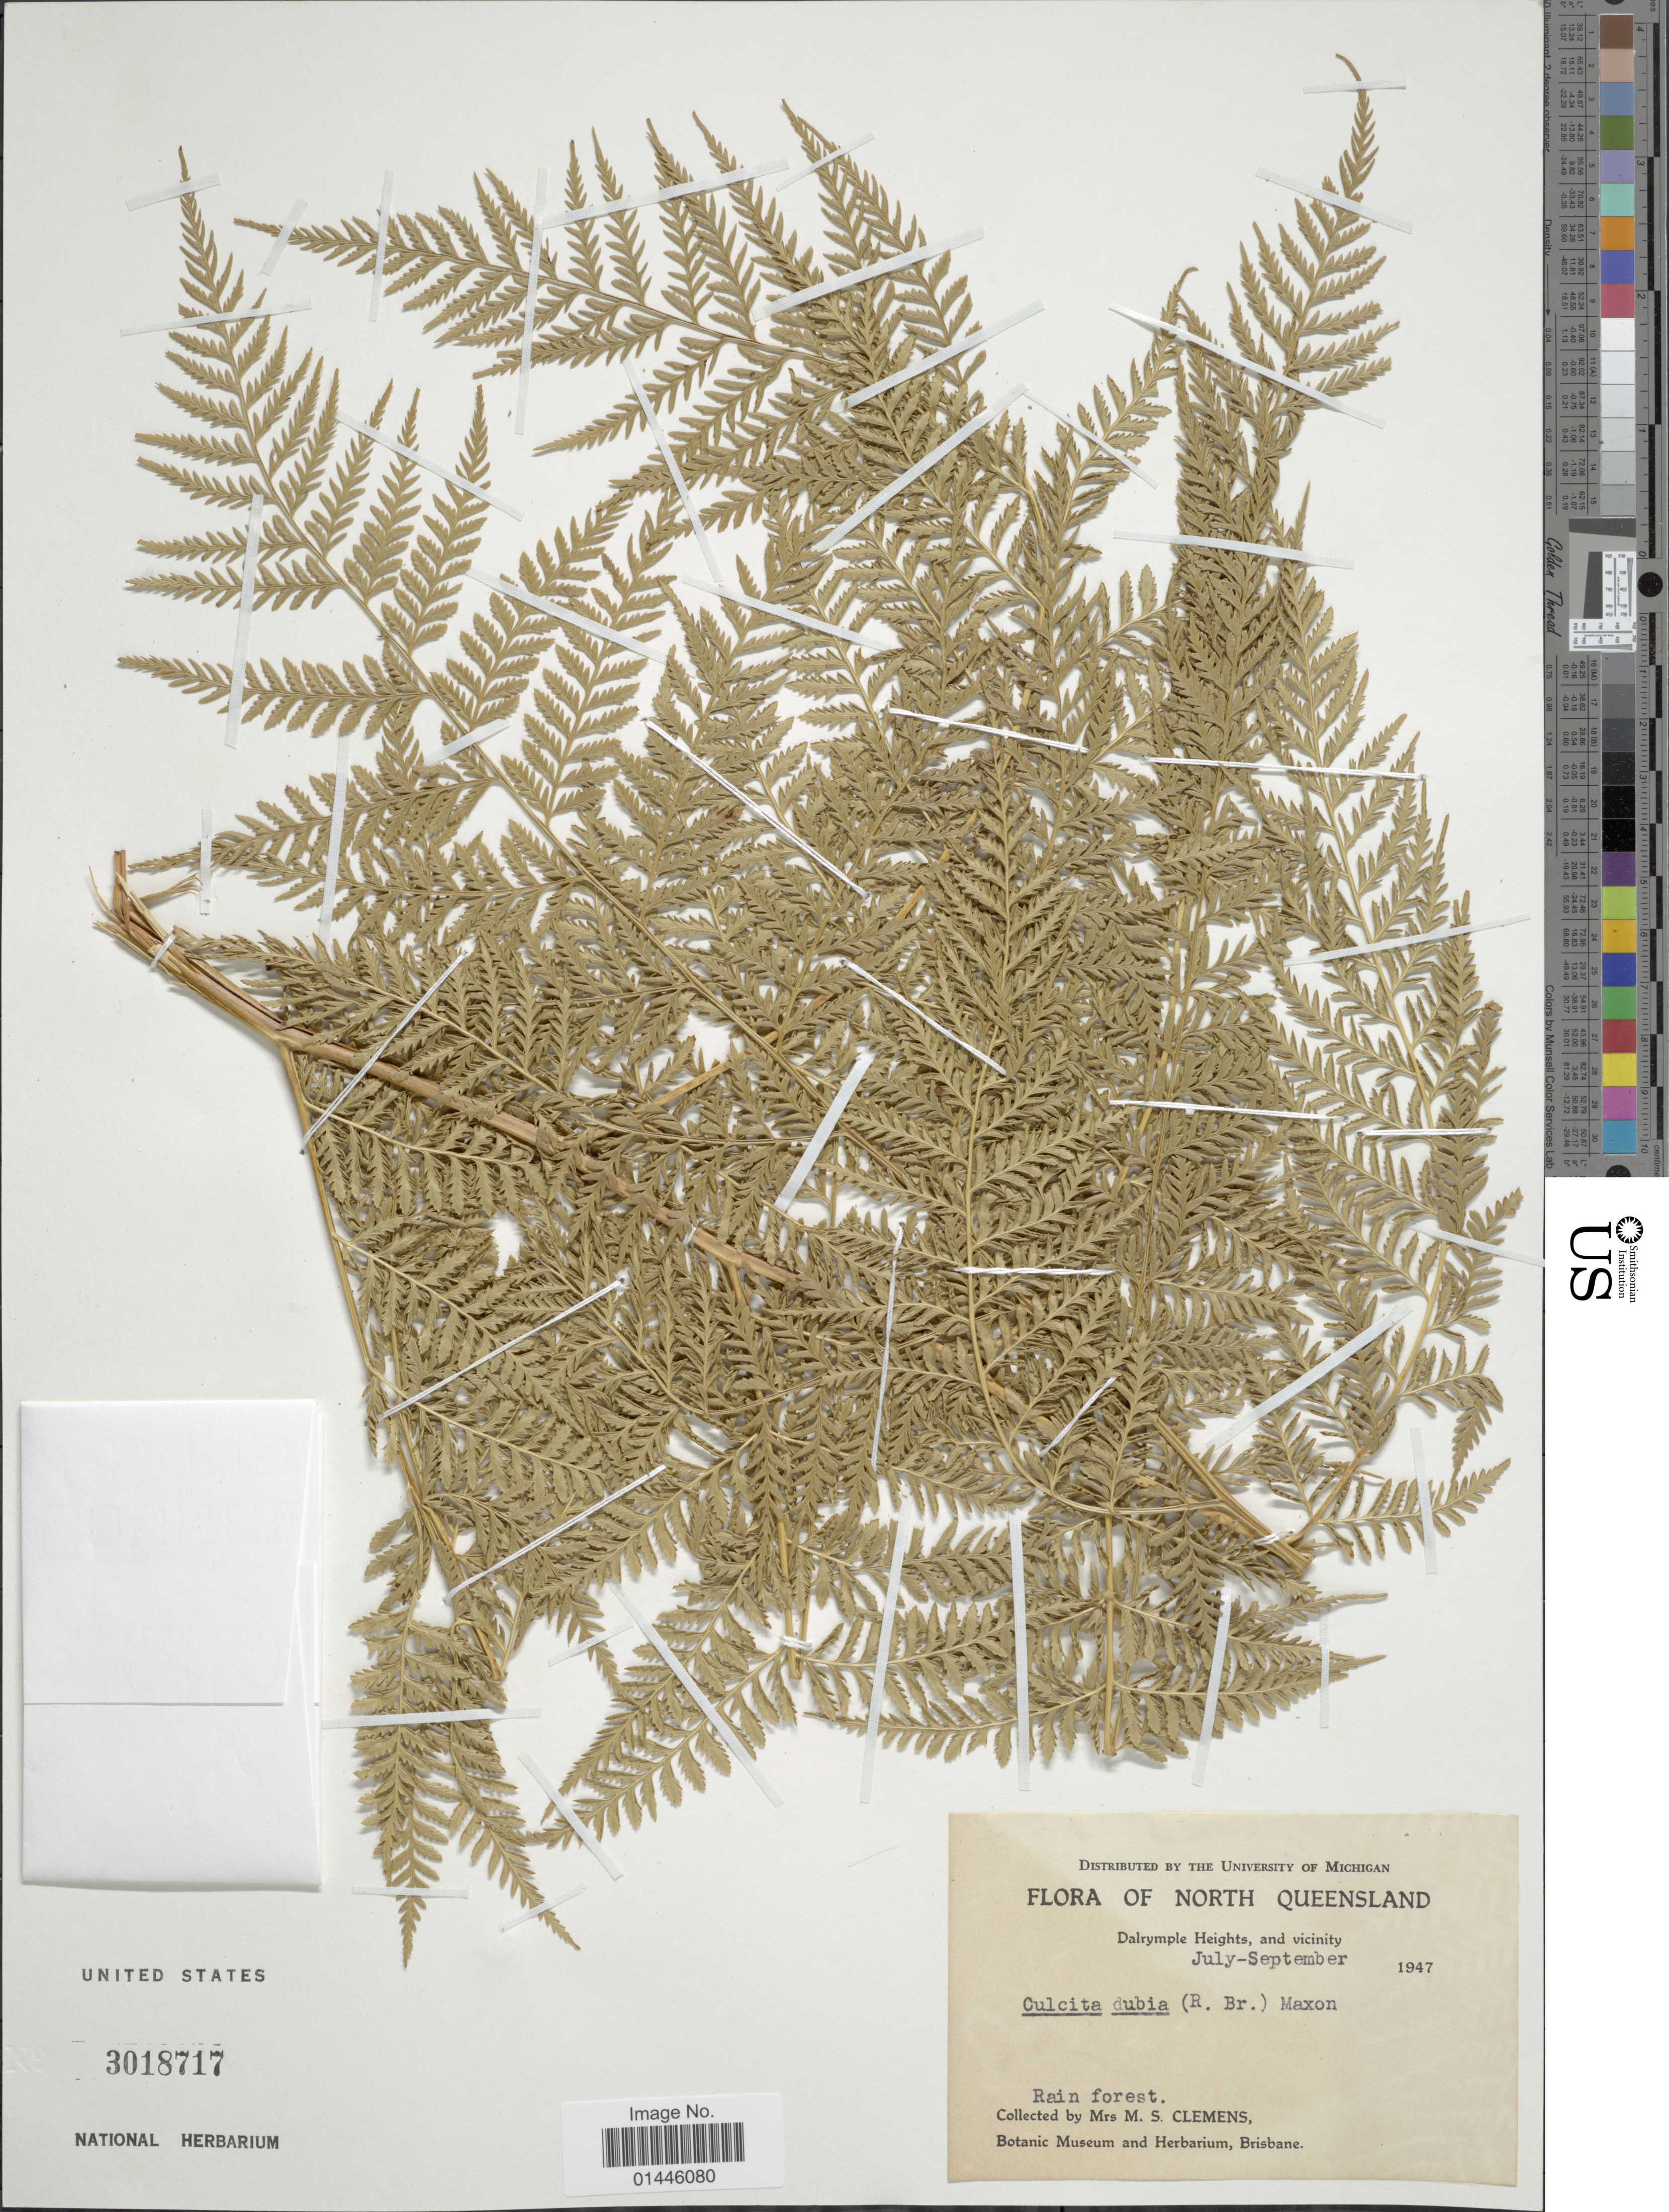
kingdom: Plantae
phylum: Tracheophyta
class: Polypodiopsida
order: Cyatheales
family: Dicksoniaceae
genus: Calochlaena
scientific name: Calochlaena dubia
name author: (R. Br.) M.D. Turner & R.A. White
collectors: M. S. Clemens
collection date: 1947-07/1947-09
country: Australia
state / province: Queensland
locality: North Queensland, Dalrymple Heights, and vicinity.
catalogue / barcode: US 3018717